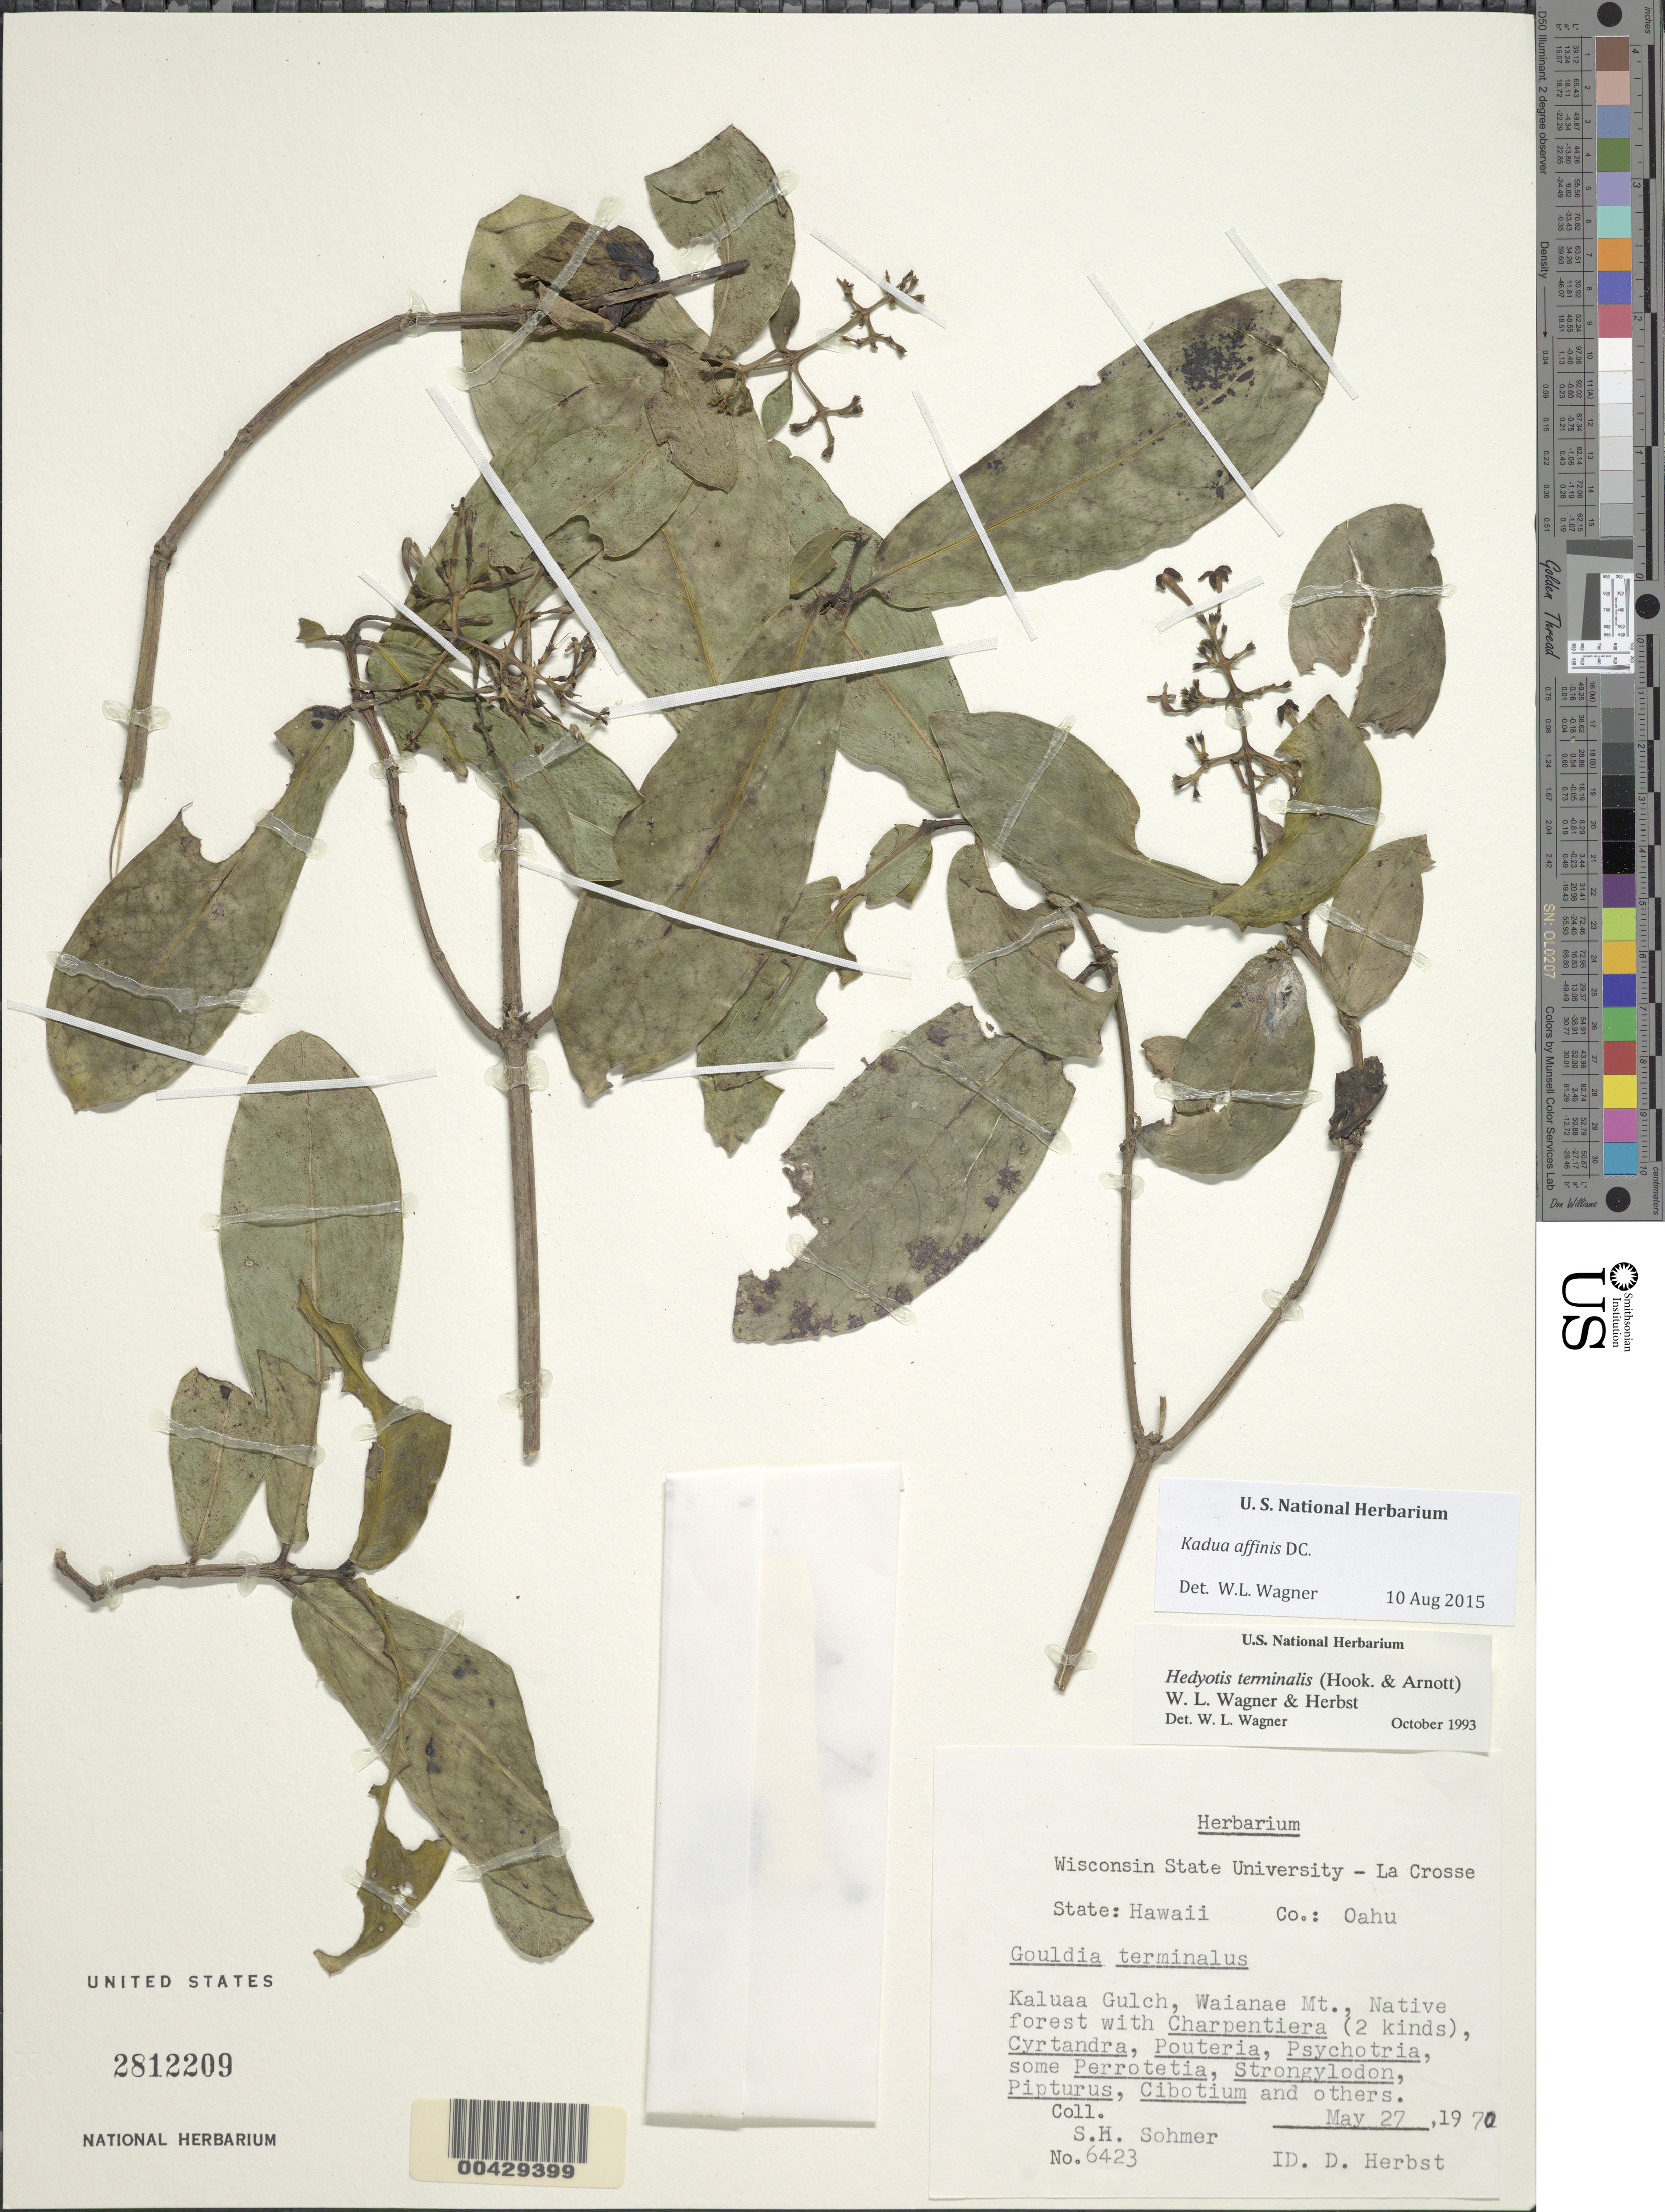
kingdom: Plantae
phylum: Tracheophyta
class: Magnoliopsida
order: Gentianales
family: Rubiaceae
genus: Kadua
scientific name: Kadua affinis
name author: DC.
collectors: S. H. Sohmer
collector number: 6423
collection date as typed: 27 May 1970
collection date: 1970-05-27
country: United States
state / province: Hawaii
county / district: Honolulu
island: Oahu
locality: Kaluaa Gulch, Waianae Mt.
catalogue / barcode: US 2812209